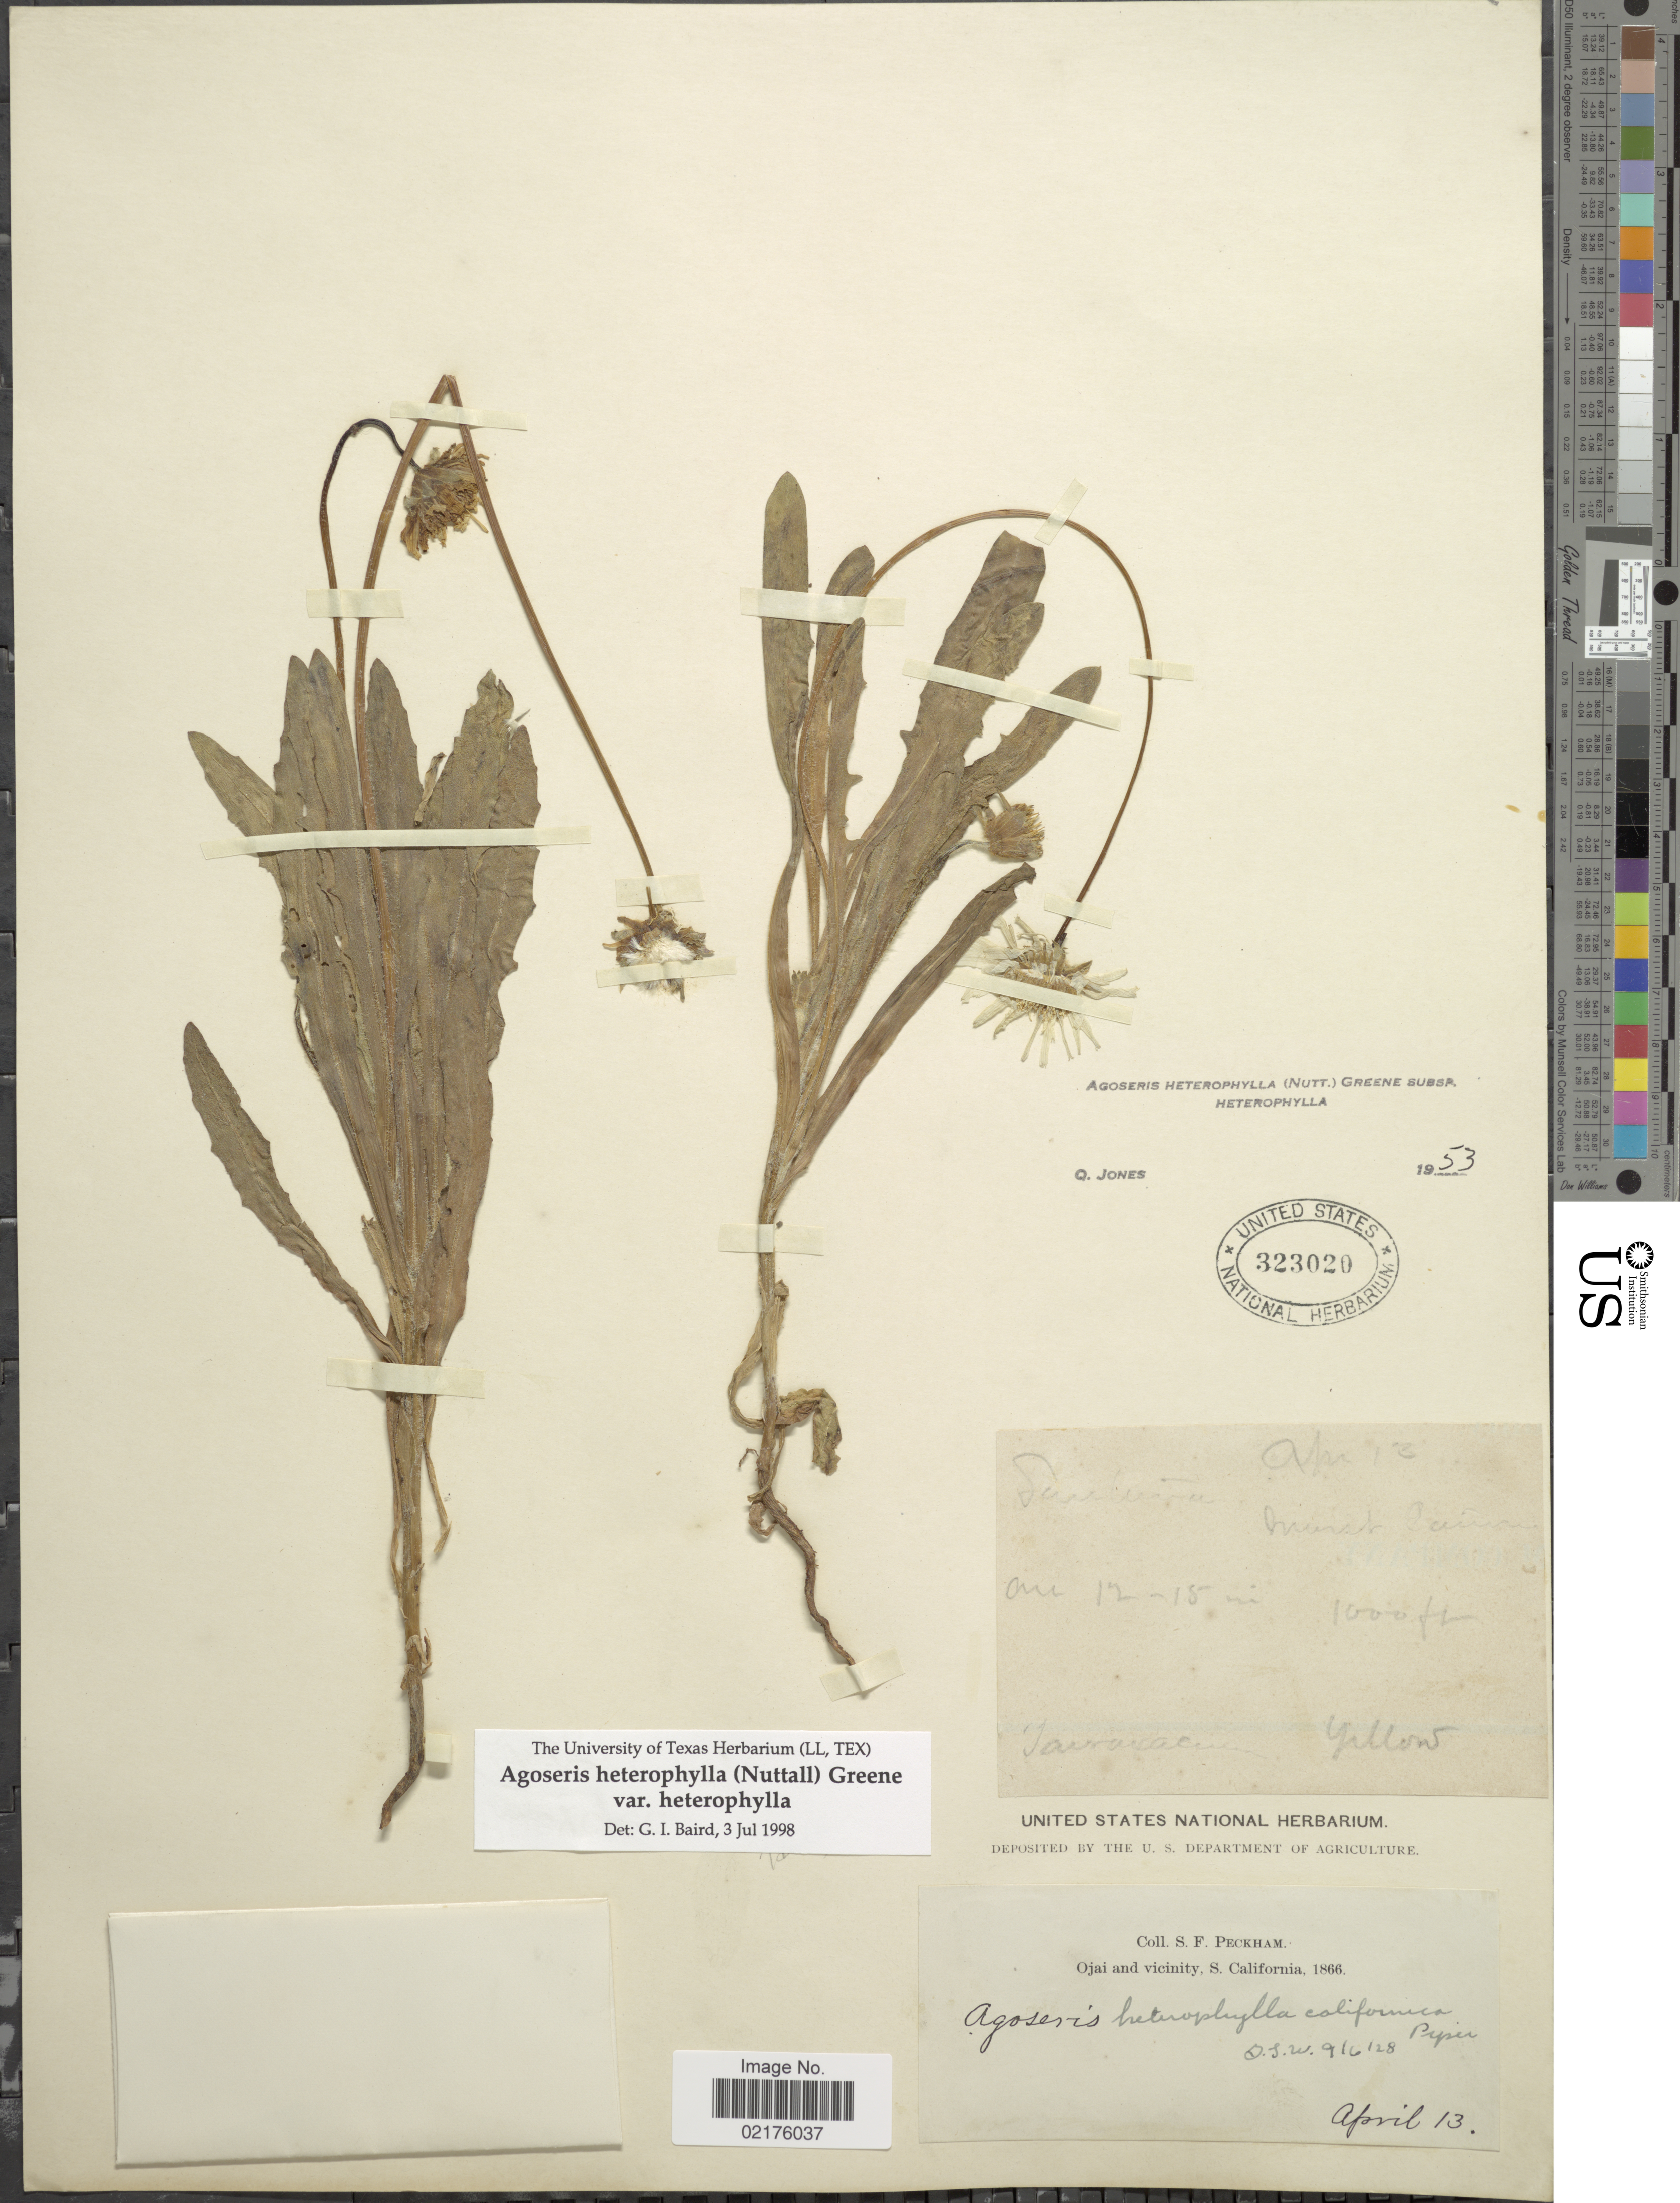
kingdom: Plantae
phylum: Tracheophyta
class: Magnoliopsida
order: Asterales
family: Asteraceae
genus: Agoseris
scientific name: Agoseris heterophylla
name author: (Nutt.) Greene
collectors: S. Peckham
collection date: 1866-04-13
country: United States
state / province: California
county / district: Ventura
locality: Ojai and vicinity, S. California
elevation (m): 305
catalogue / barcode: US 323020